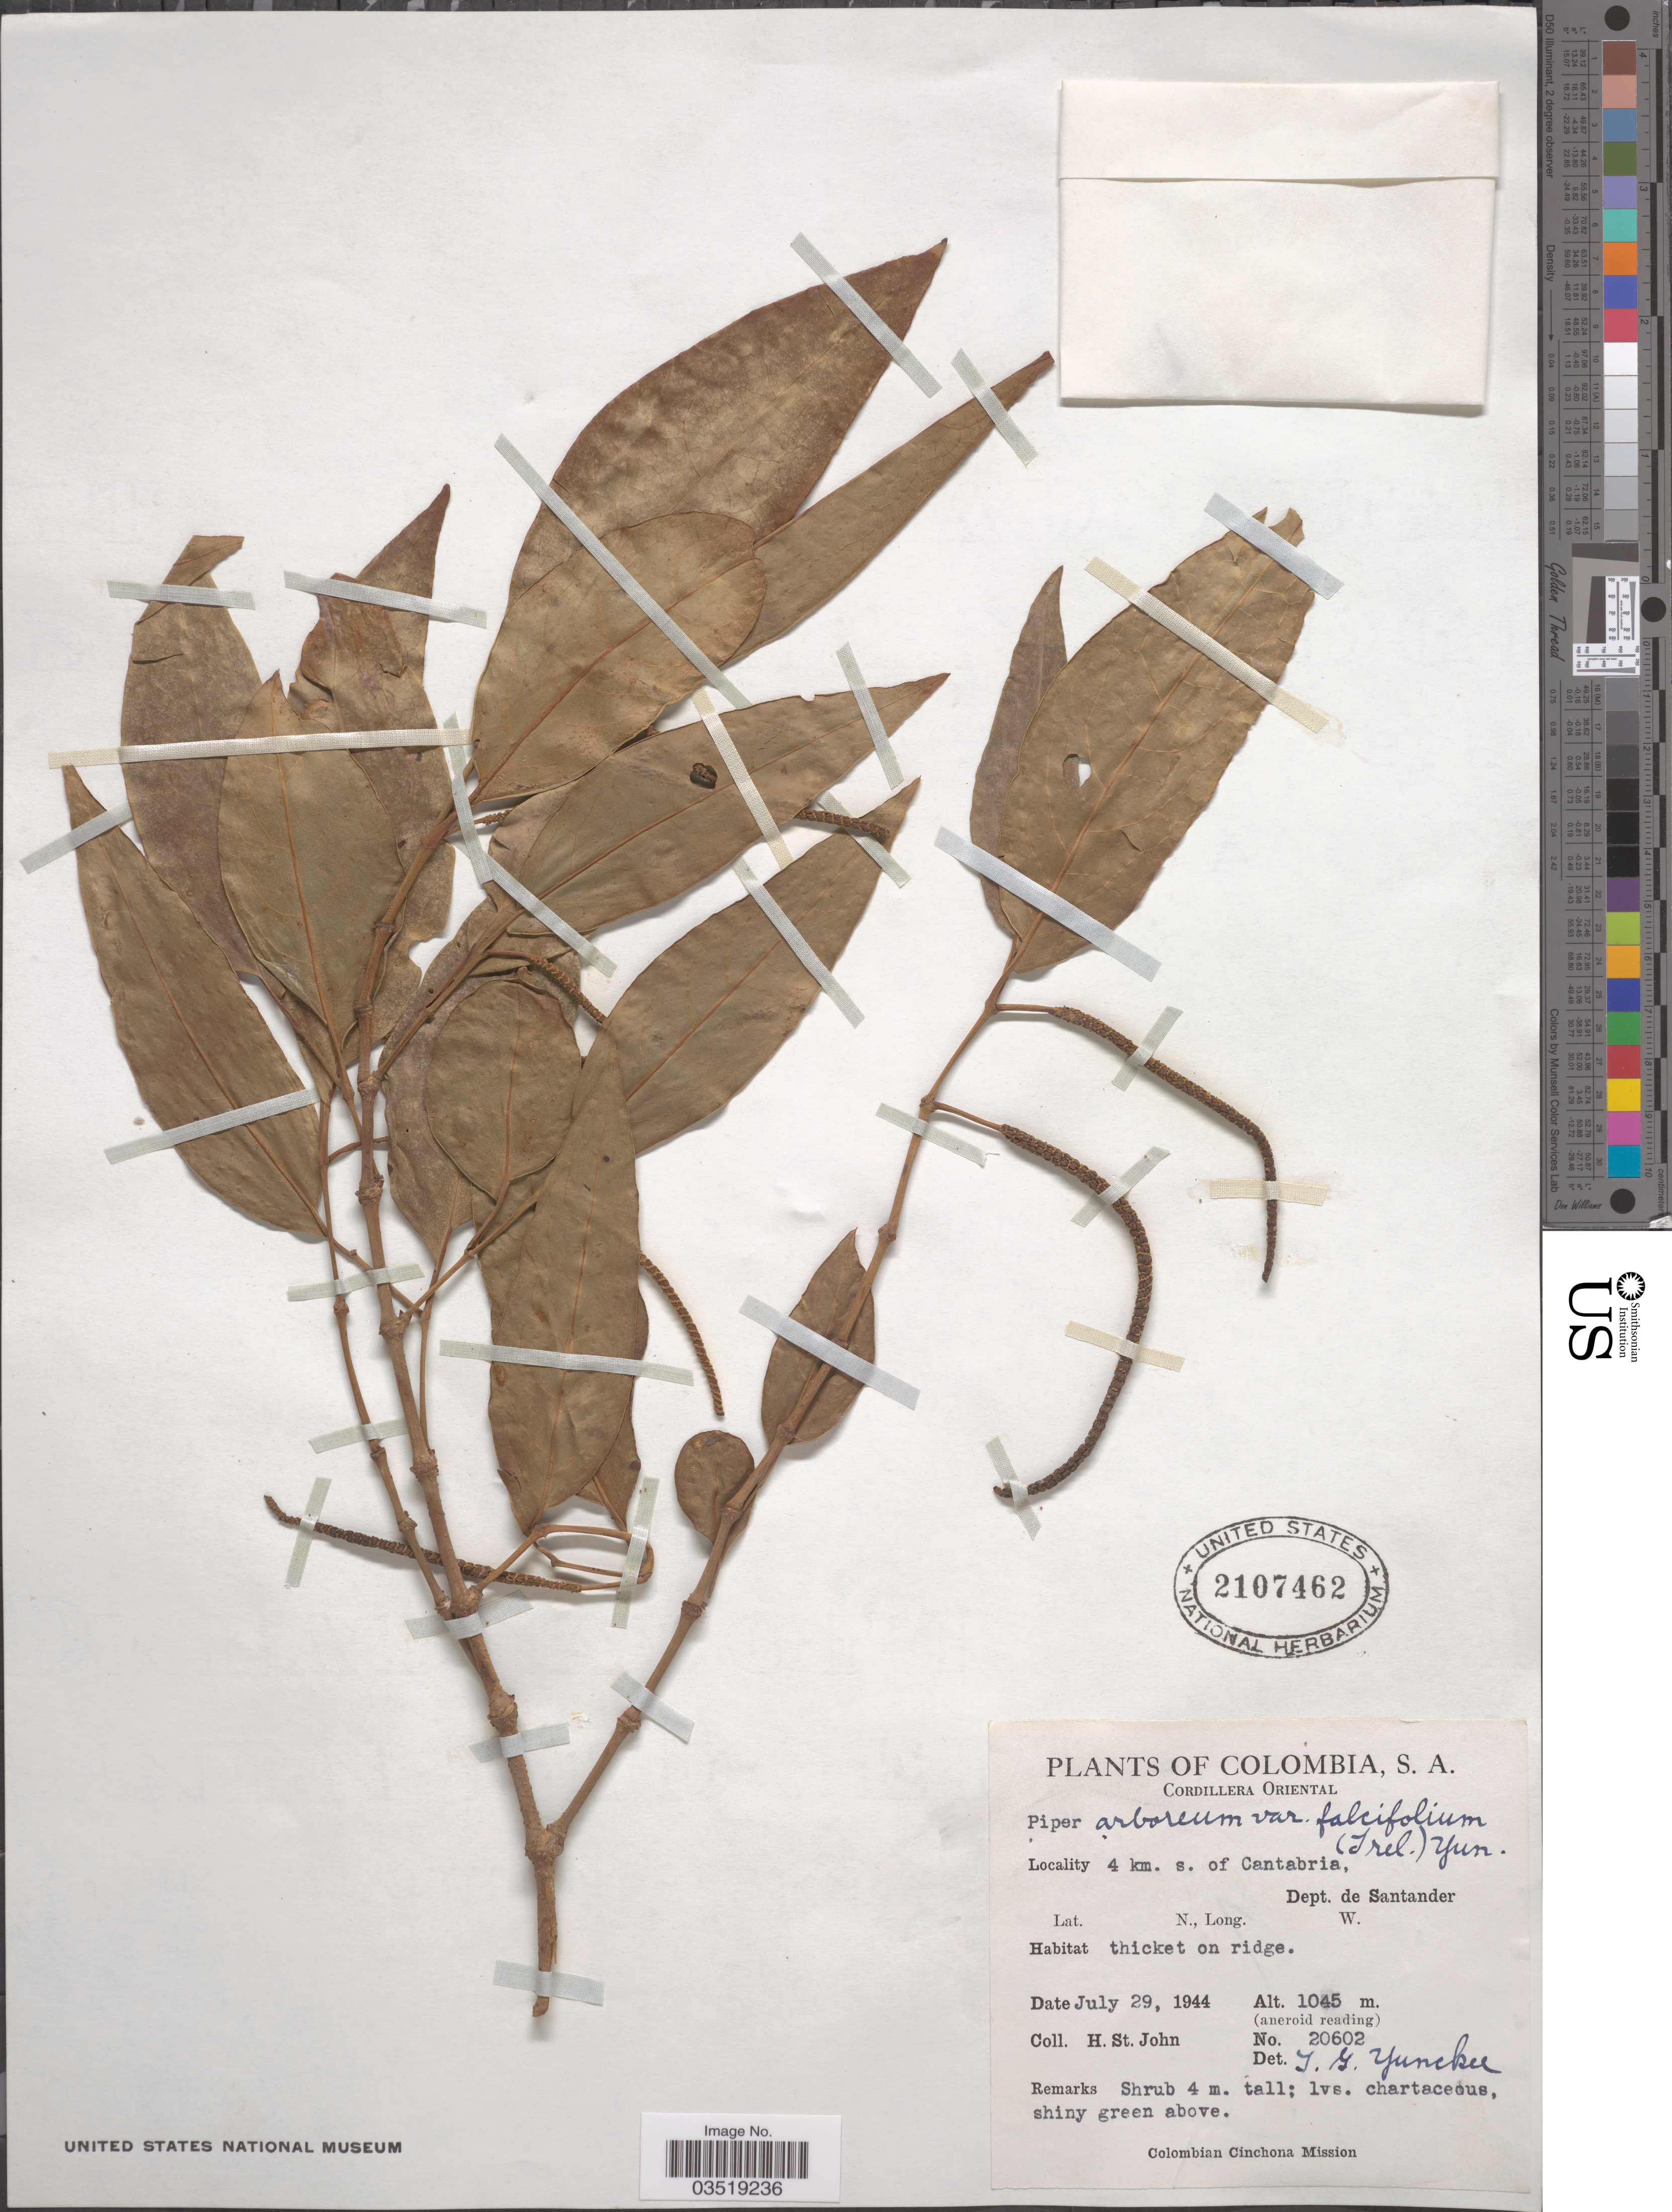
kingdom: Plantae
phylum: Tracheophyta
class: Magnoliopsida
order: Piperales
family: Piperaceae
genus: Piper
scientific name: Piper arboreum var. arboreum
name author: Aubl.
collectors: H. St. John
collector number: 20602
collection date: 1944-07-29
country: Colombia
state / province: Santander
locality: Cordillera Oriental. 4 km. s. of Cantabria. Dept. de Santander.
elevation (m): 1045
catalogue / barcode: US 2107462